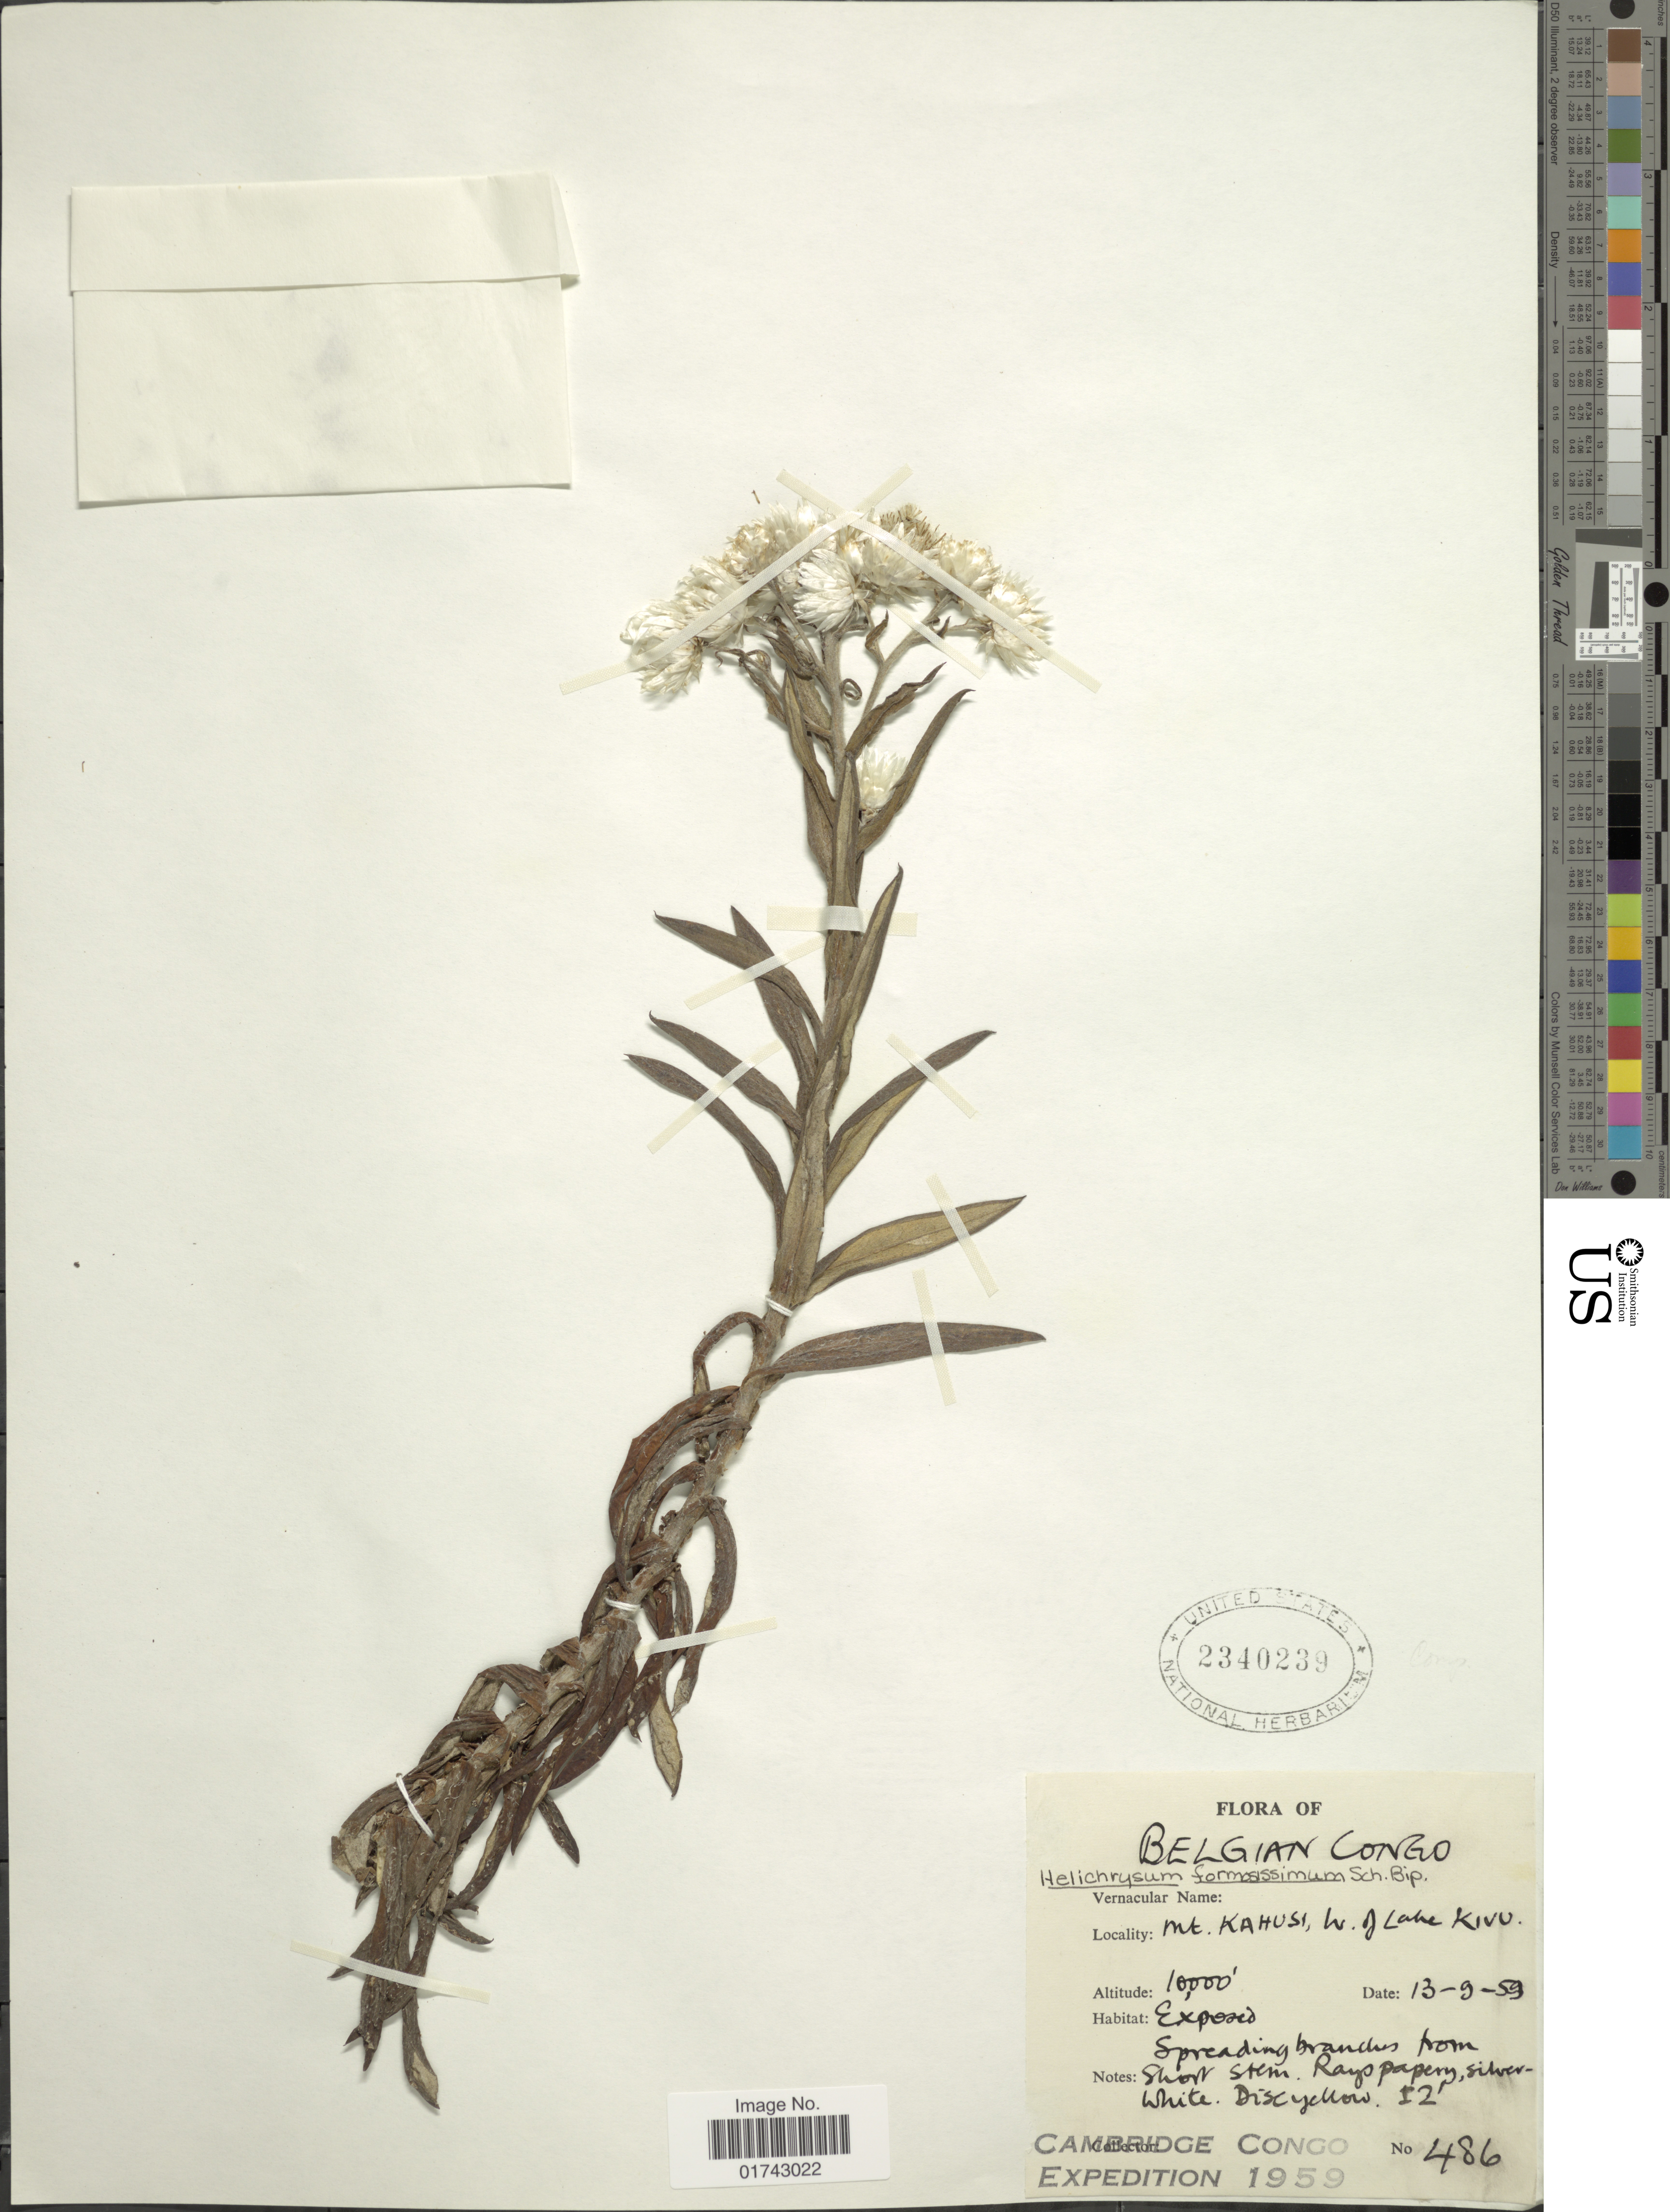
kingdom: Plantae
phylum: Tracheophyta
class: Magnoliopsida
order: Asterales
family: Asteraceae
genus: Helichrysum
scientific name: Helichrysum formosissimum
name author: Sch. Bip.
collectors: Cambridge Congo Expedition 1959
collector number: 486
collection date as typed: Transcribed d/m/y: 13/9/59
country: Congo, Democratic Republic of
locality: Belgian Congo, Mt, Kahusi, W. of lake Kivu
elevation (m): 3048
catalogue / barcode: US 2340239